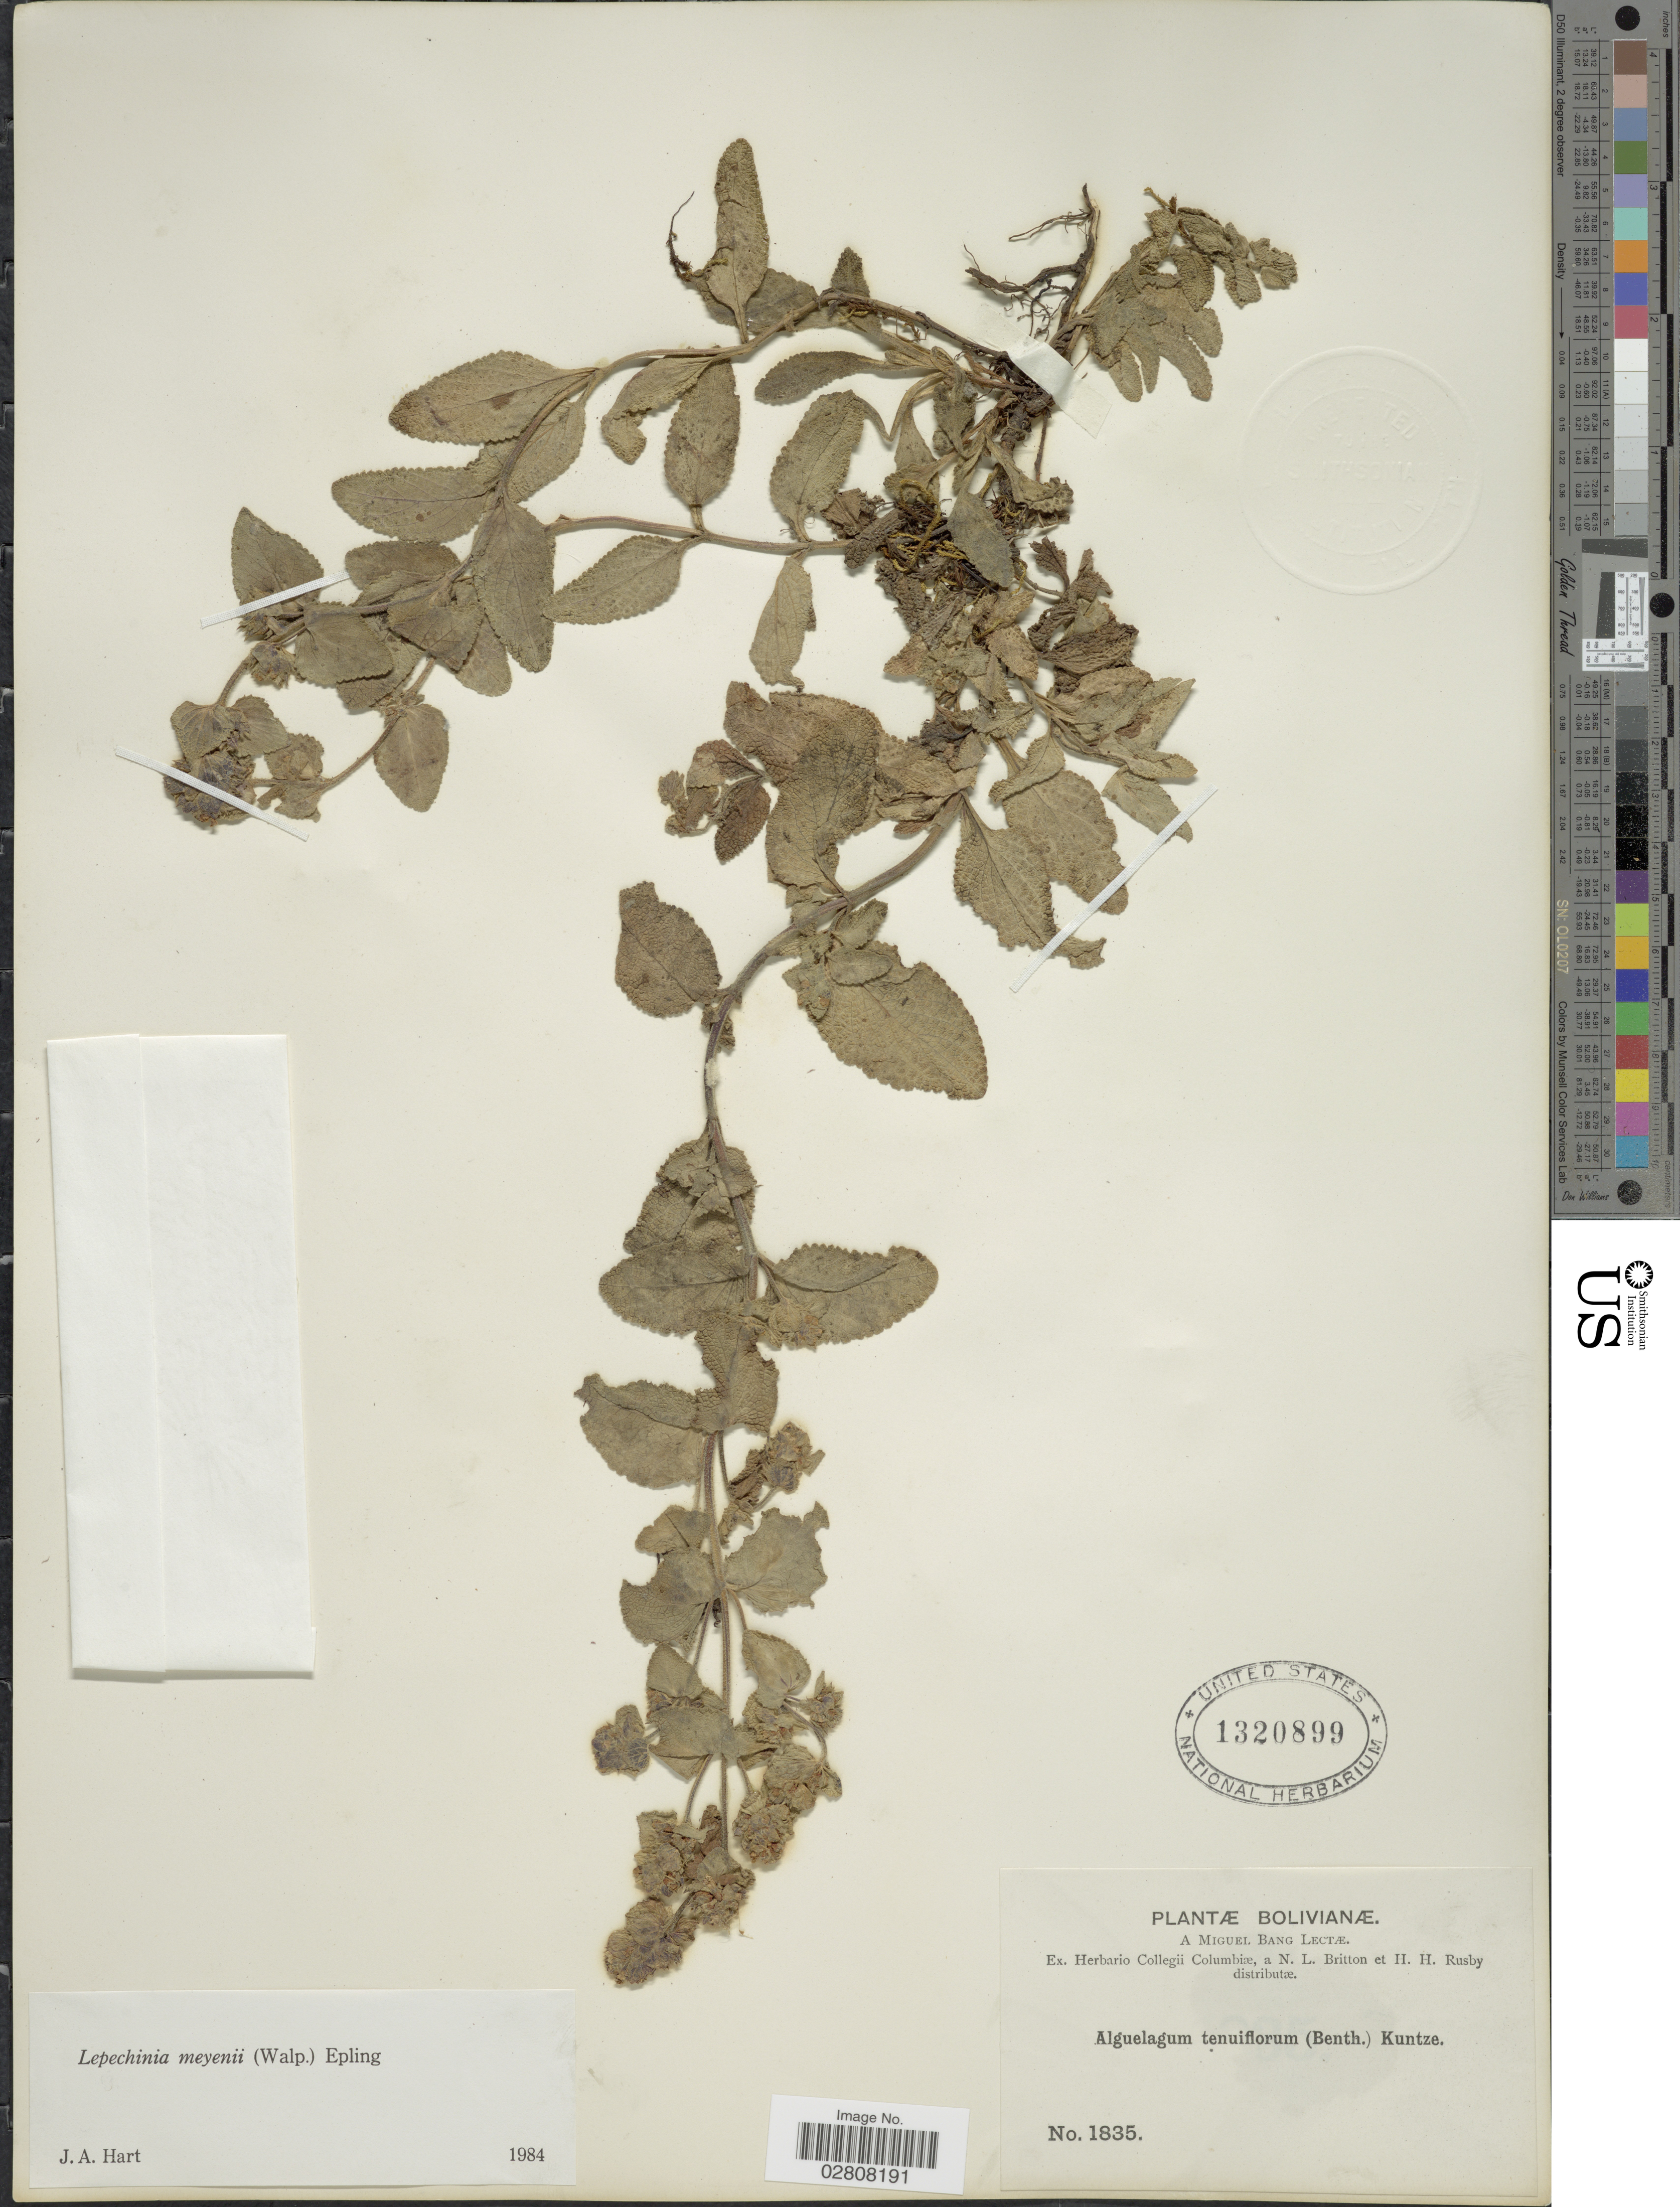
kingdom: Plantae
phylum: Tracheophyta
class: Magnoliopsida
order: Lamiales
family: Lamiaceae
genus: Lepechinia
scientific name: Lepechinia meyenii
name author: (Walp.) Epling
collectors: M. Bang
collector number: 1835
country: Bolivia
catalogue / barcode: US 1320899